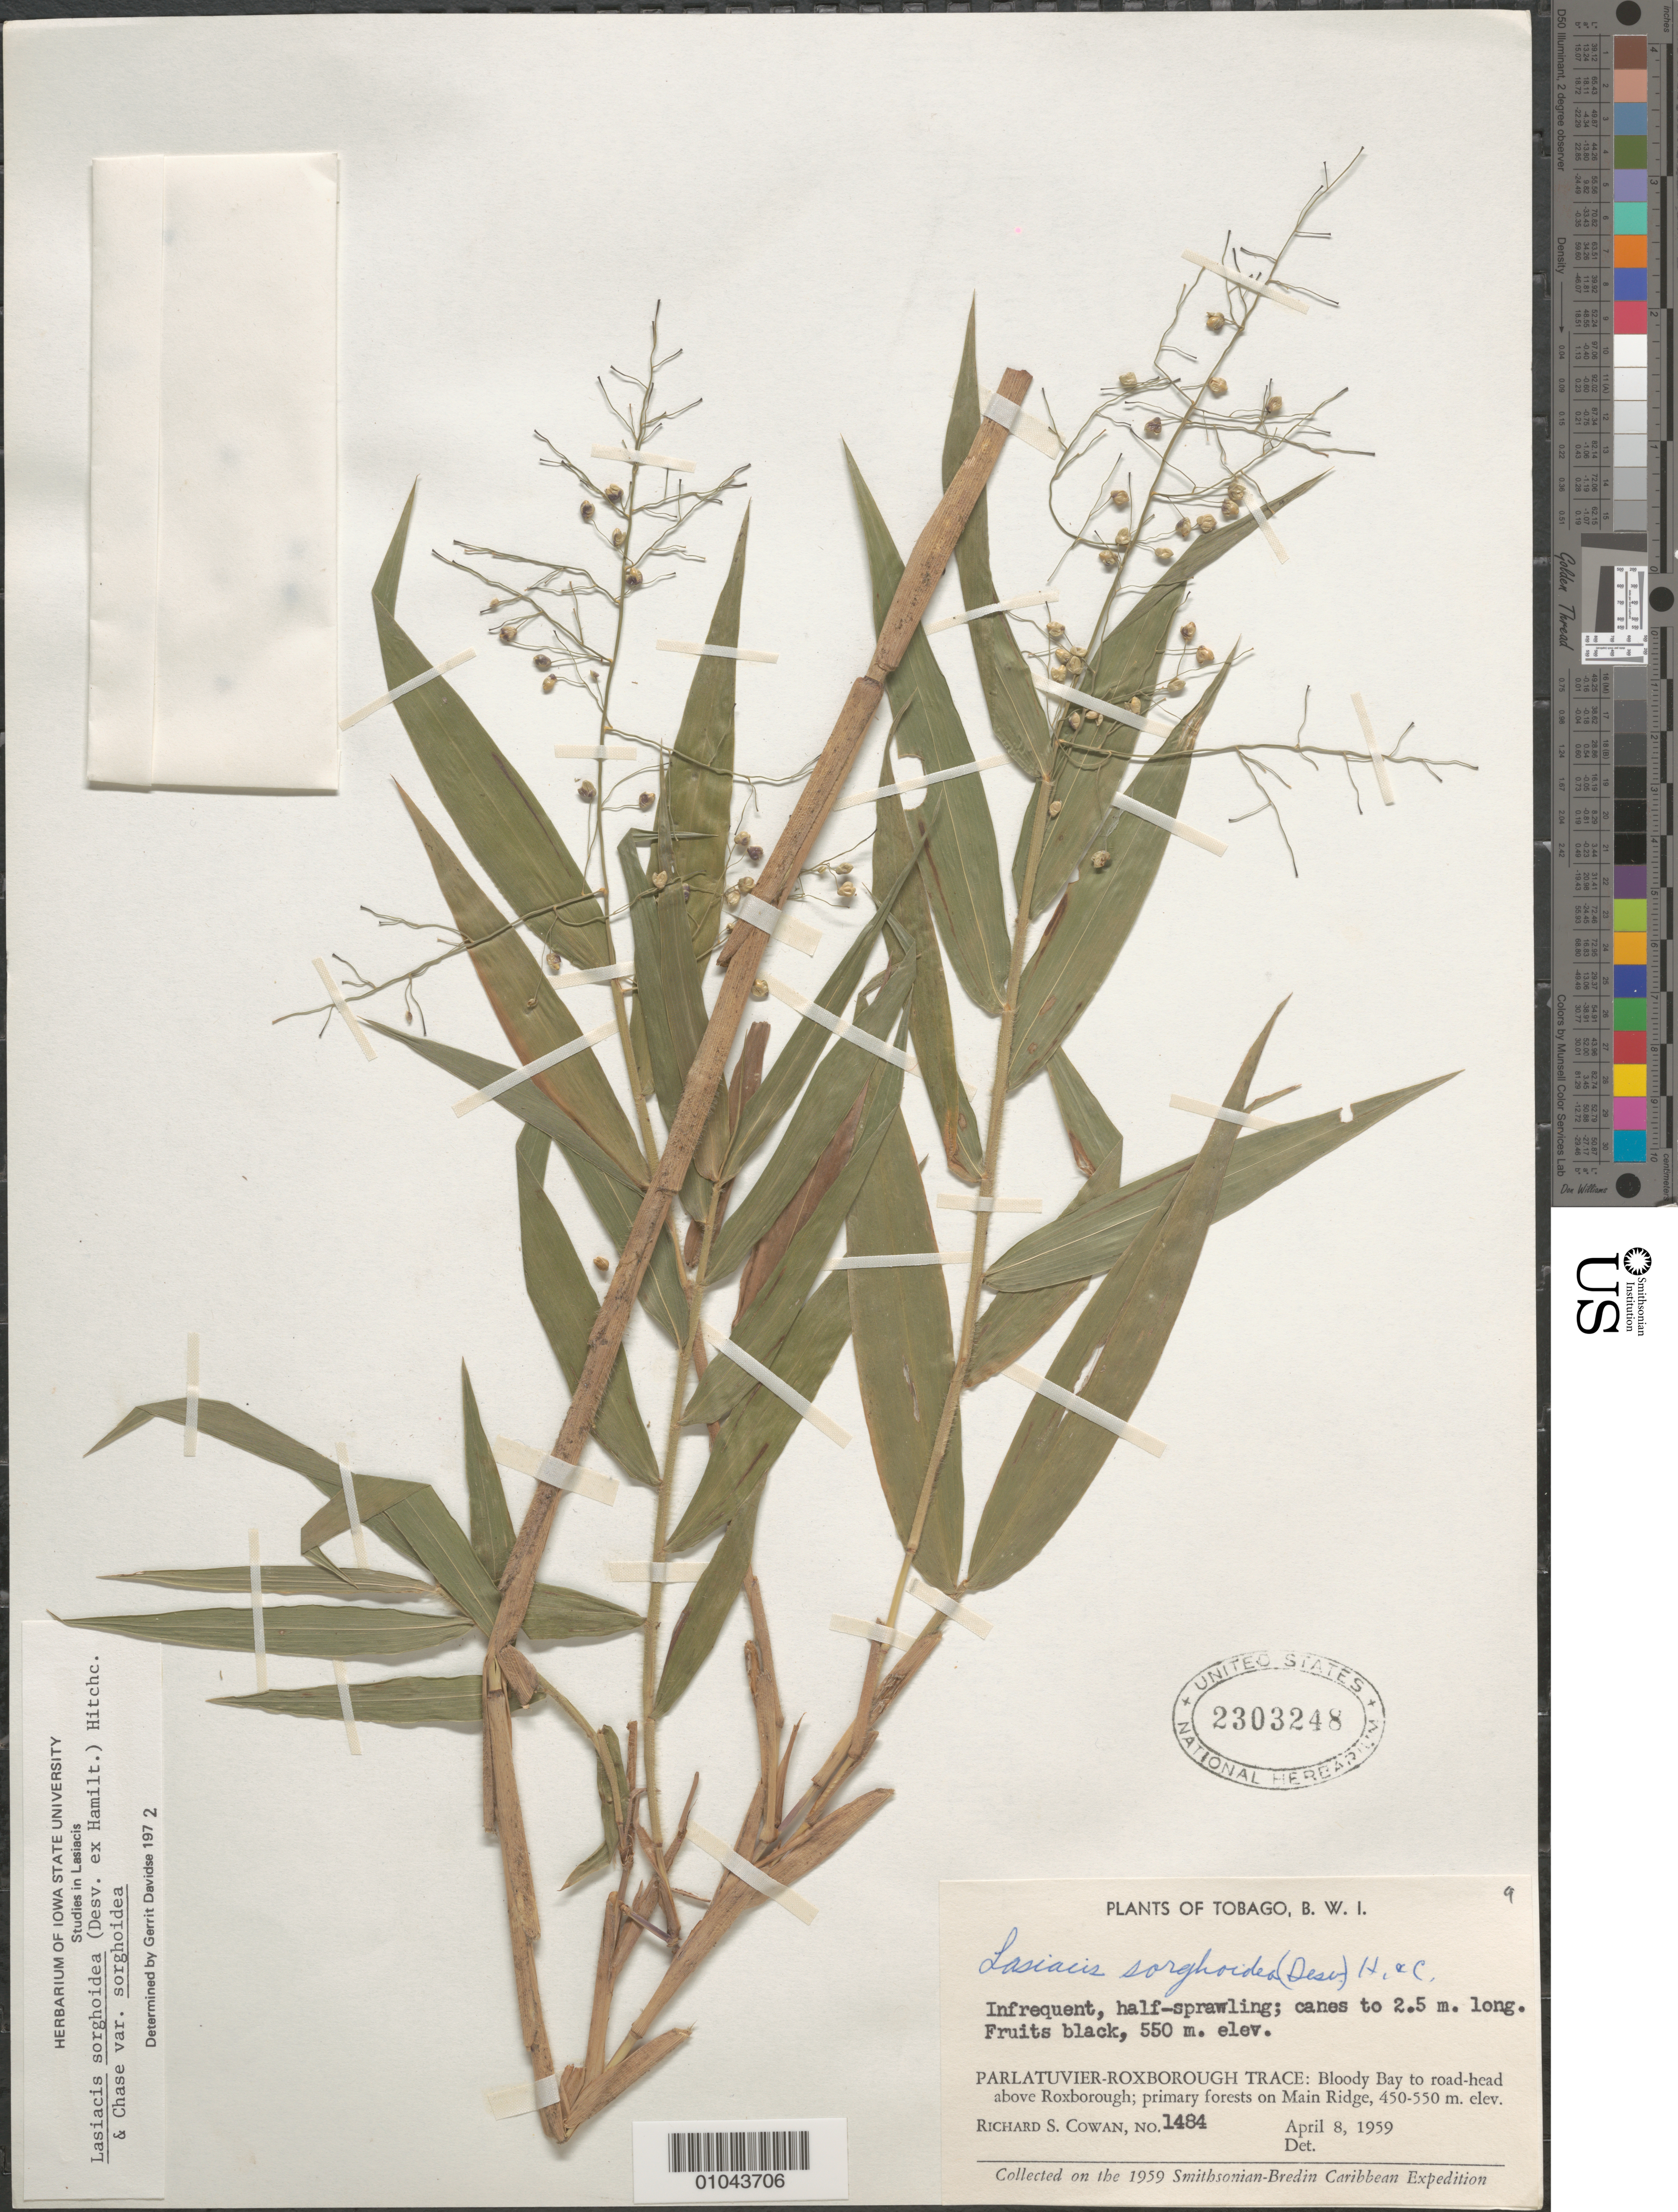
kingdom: Plantae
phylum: Tracheophyta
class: Liliopsida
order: Poales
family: Poaceae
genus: Lasiacis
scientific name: Lasiacis sorghoidea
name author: (Desv. ex Ham.) Hitchc. & Chase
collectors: R. S. Cowan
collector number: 1484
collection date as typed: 08 Apr 1959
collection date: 1959-04-08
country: Trinidad and Tobago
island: Tobago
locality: Parlatuvier-Roxborough Trace: Bloody Bay to road-head above Roxborogh; Primarily forests on Main Ridge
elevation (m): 450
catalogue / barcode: US 2303248